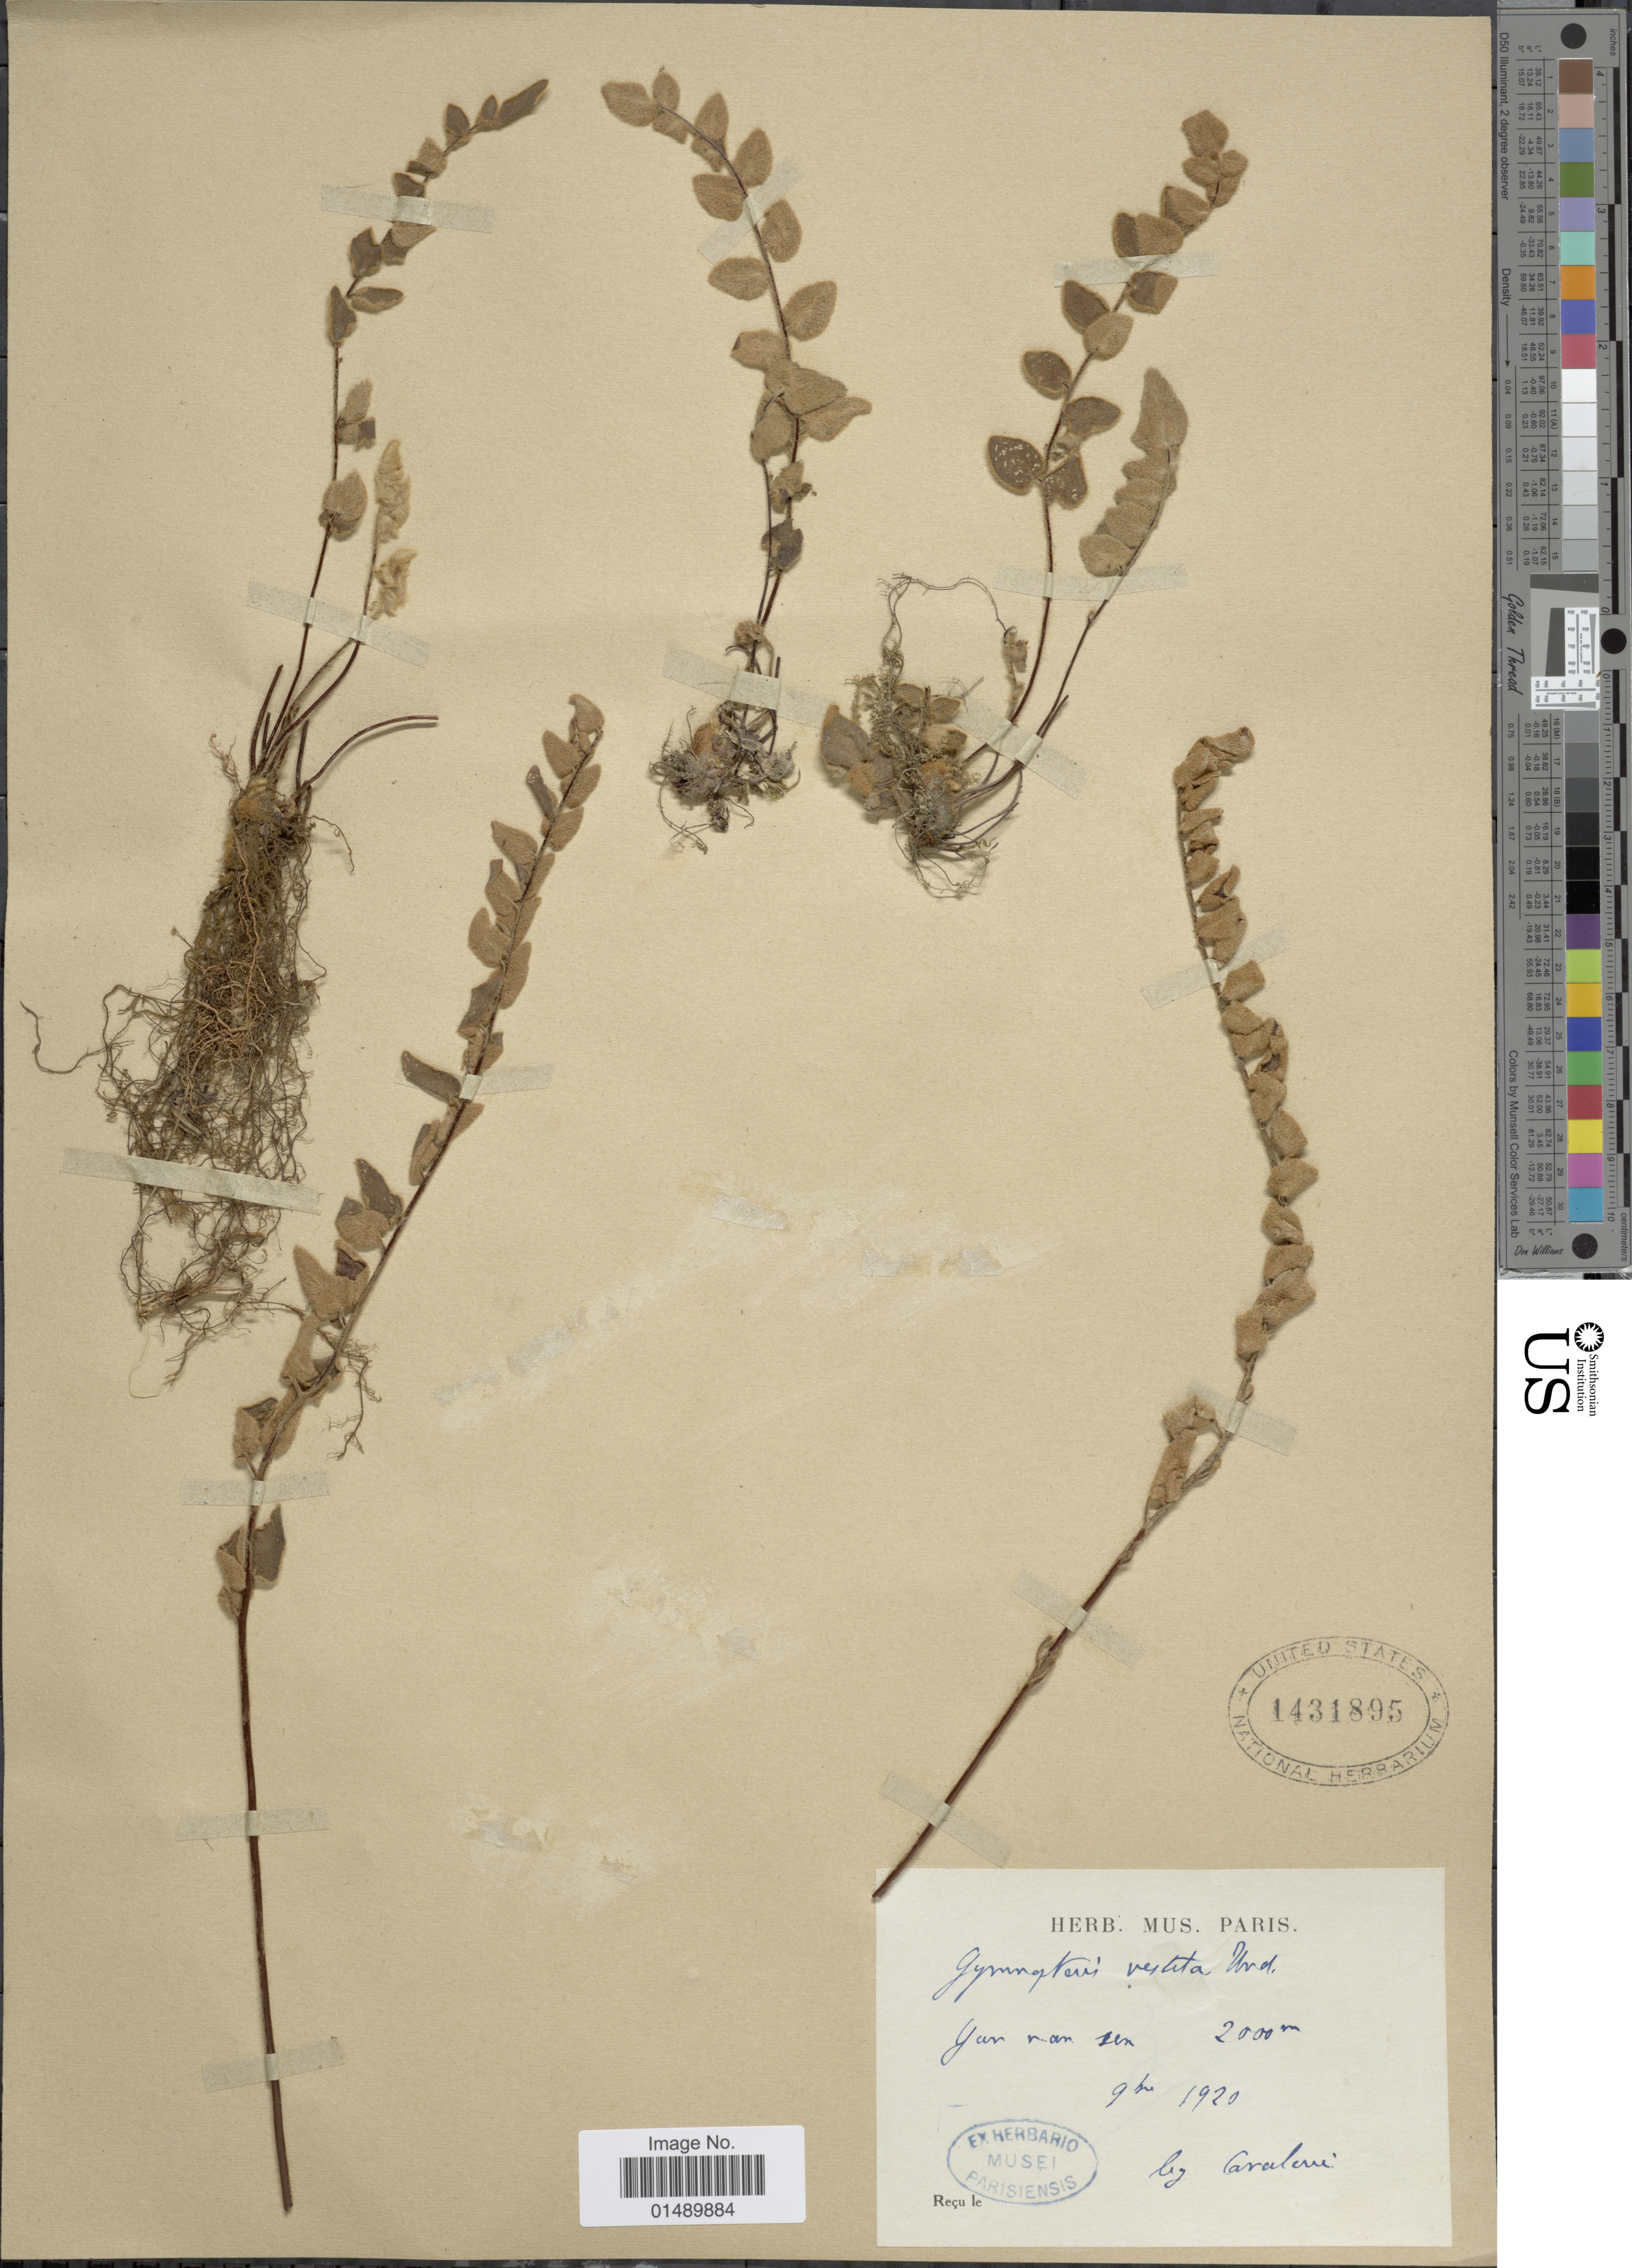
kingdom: Plantae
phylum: Tracheophyta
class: Polypodiopsida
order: Polypodiales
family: Pteridaceae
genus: Paragymnopteris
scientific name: Paragymnopteris vestita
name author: (Wall. ex C. Presl) K.H. Shing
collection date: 1920-11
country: China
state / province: Yunnan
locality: Yun nan sen.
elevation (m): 2000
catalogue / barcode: US 1431895